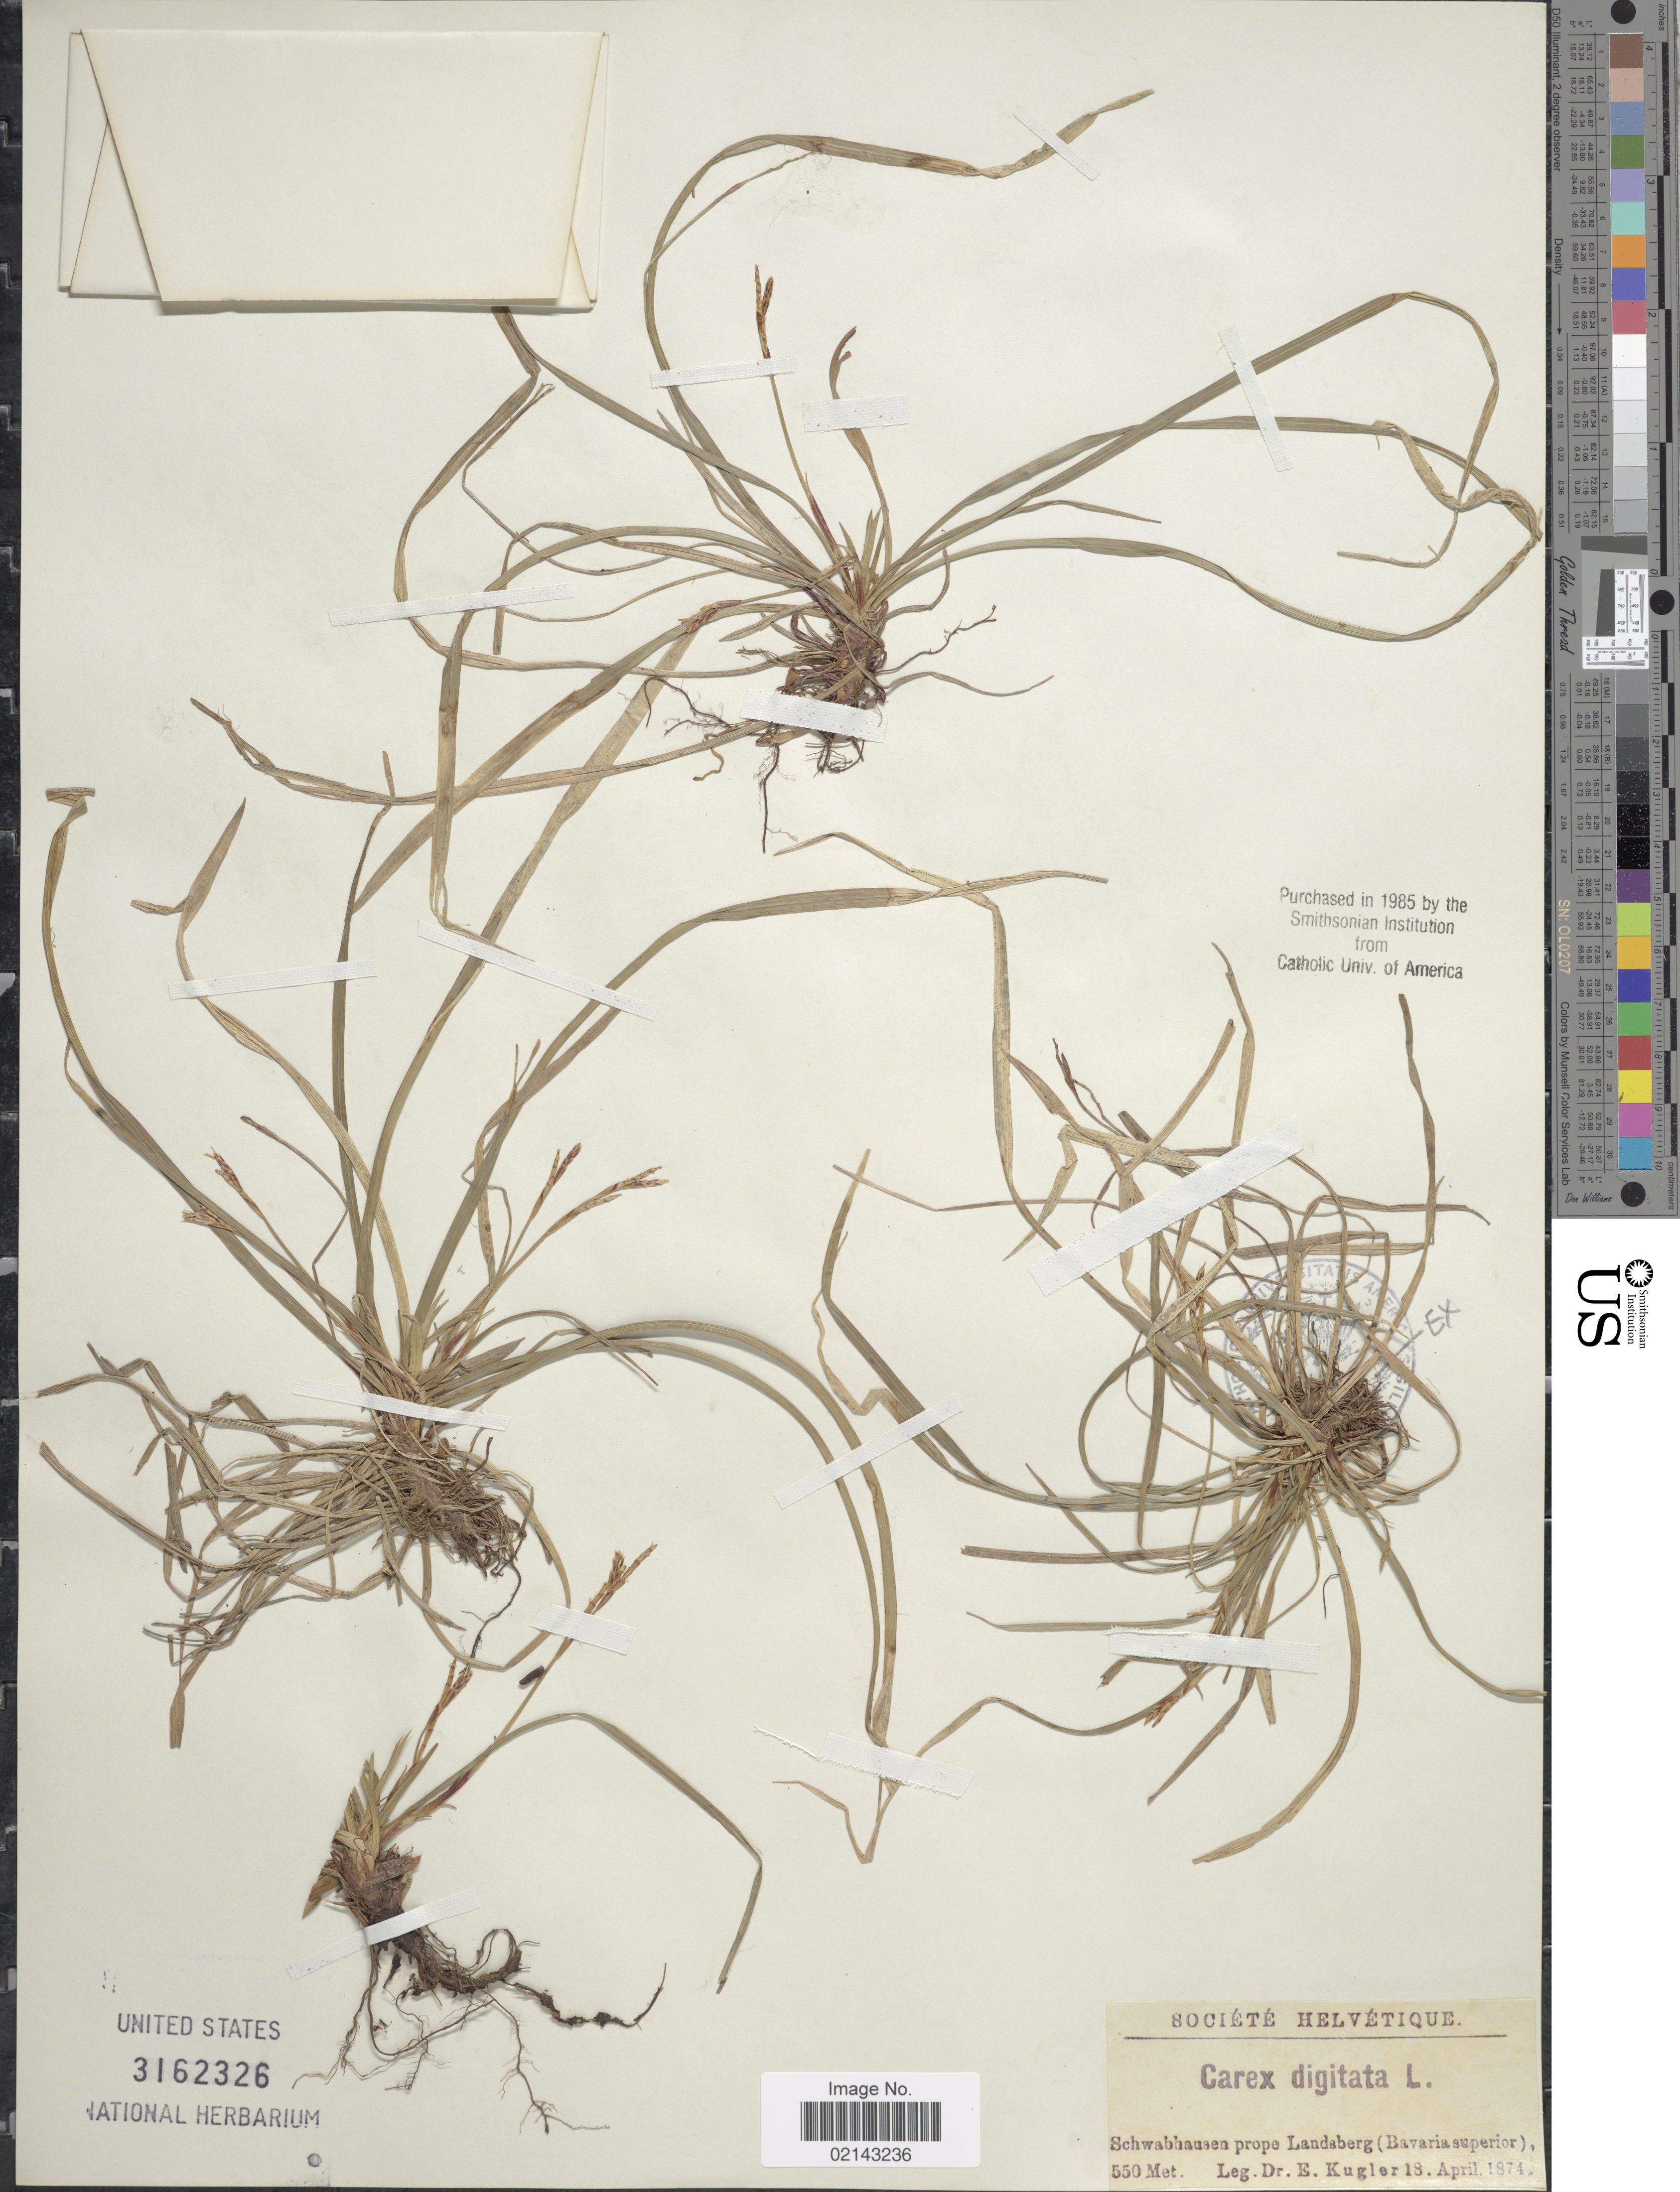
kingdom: Plantae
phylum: Tracheophyta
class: Liliopsida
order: Poales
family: Cyperaceae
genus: Carex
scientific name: Carex digitata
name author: L.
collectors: E. Kugler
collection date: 1874-04-18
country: Germany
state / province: Bayern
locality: Schwabhausen prope Landsberg (Bavaria superior)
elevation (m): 550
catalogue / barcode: US 3162326